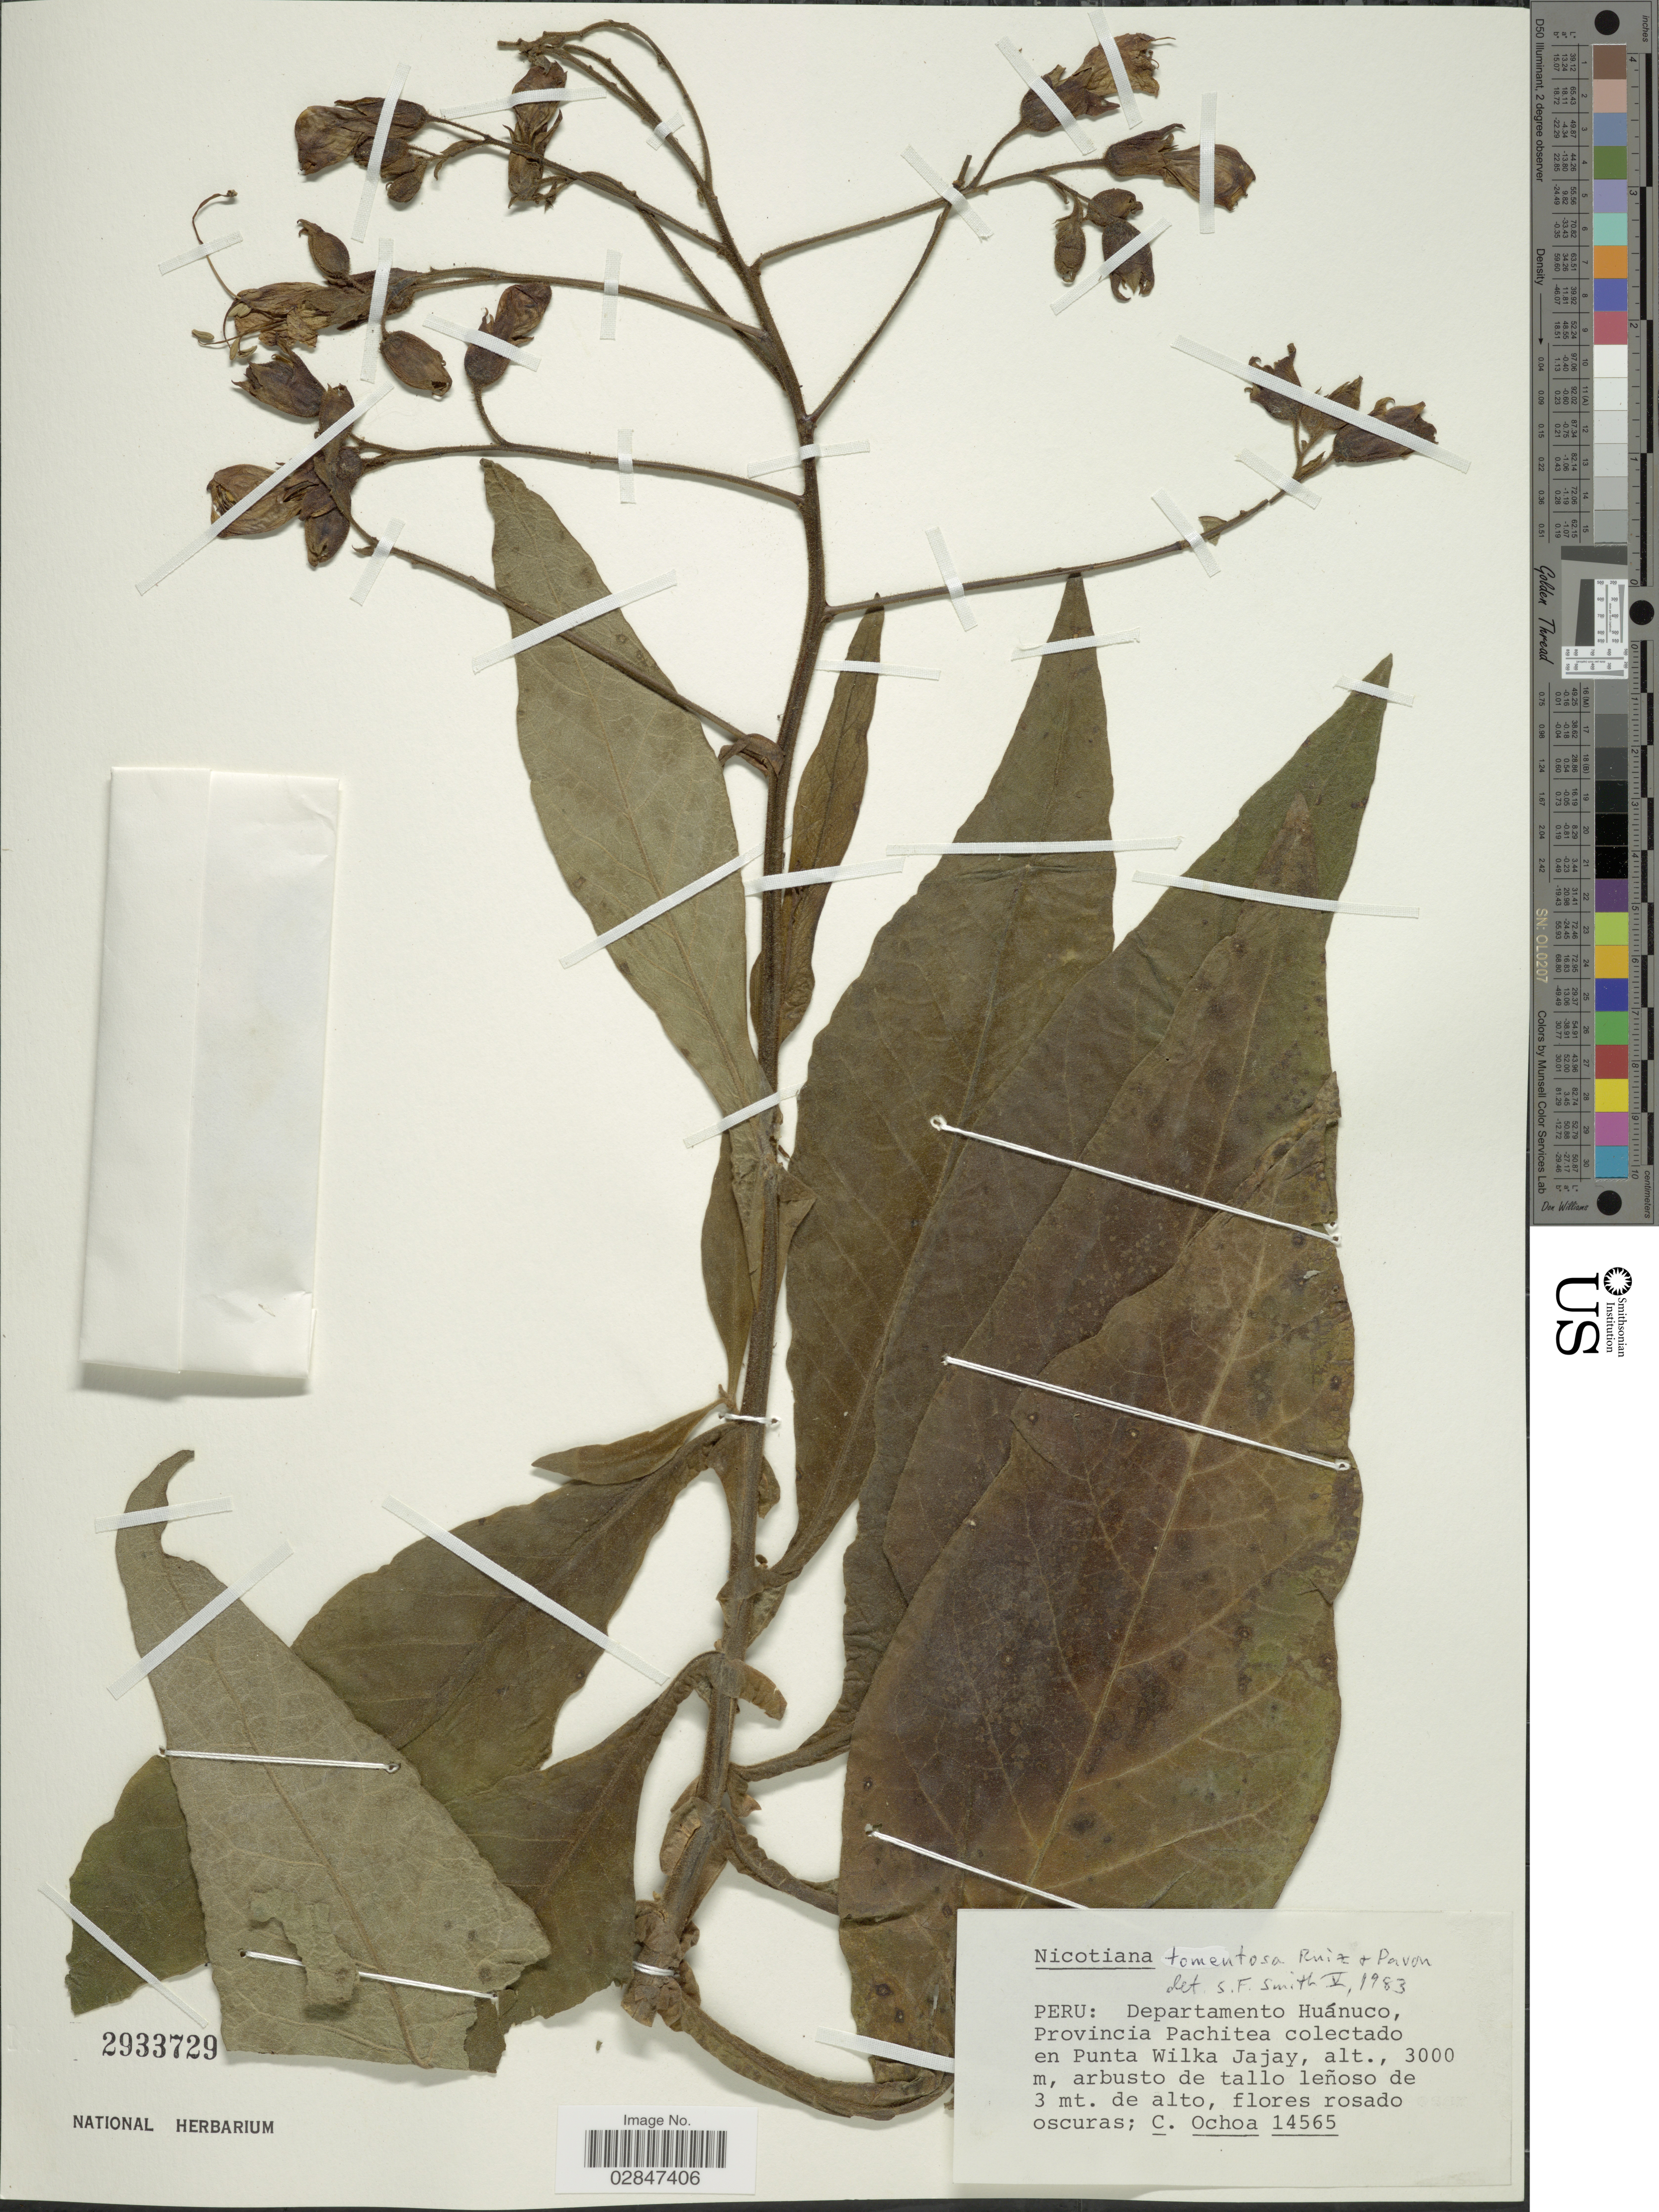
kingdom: Plantae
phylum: Tracheophyta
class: Magnoliopsida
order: Solanales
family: Solanaceae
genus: Nicotiana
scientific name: Nicotiana tomentosa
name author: Ruiz & Pav.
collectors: C. Ochoa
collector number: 14565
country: Peru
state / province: Huánuco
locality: Departamento Huánuco, Provincia Pachitea colectado en Punta Wilka Jajay.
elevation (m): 3000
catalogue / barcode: US 2933729